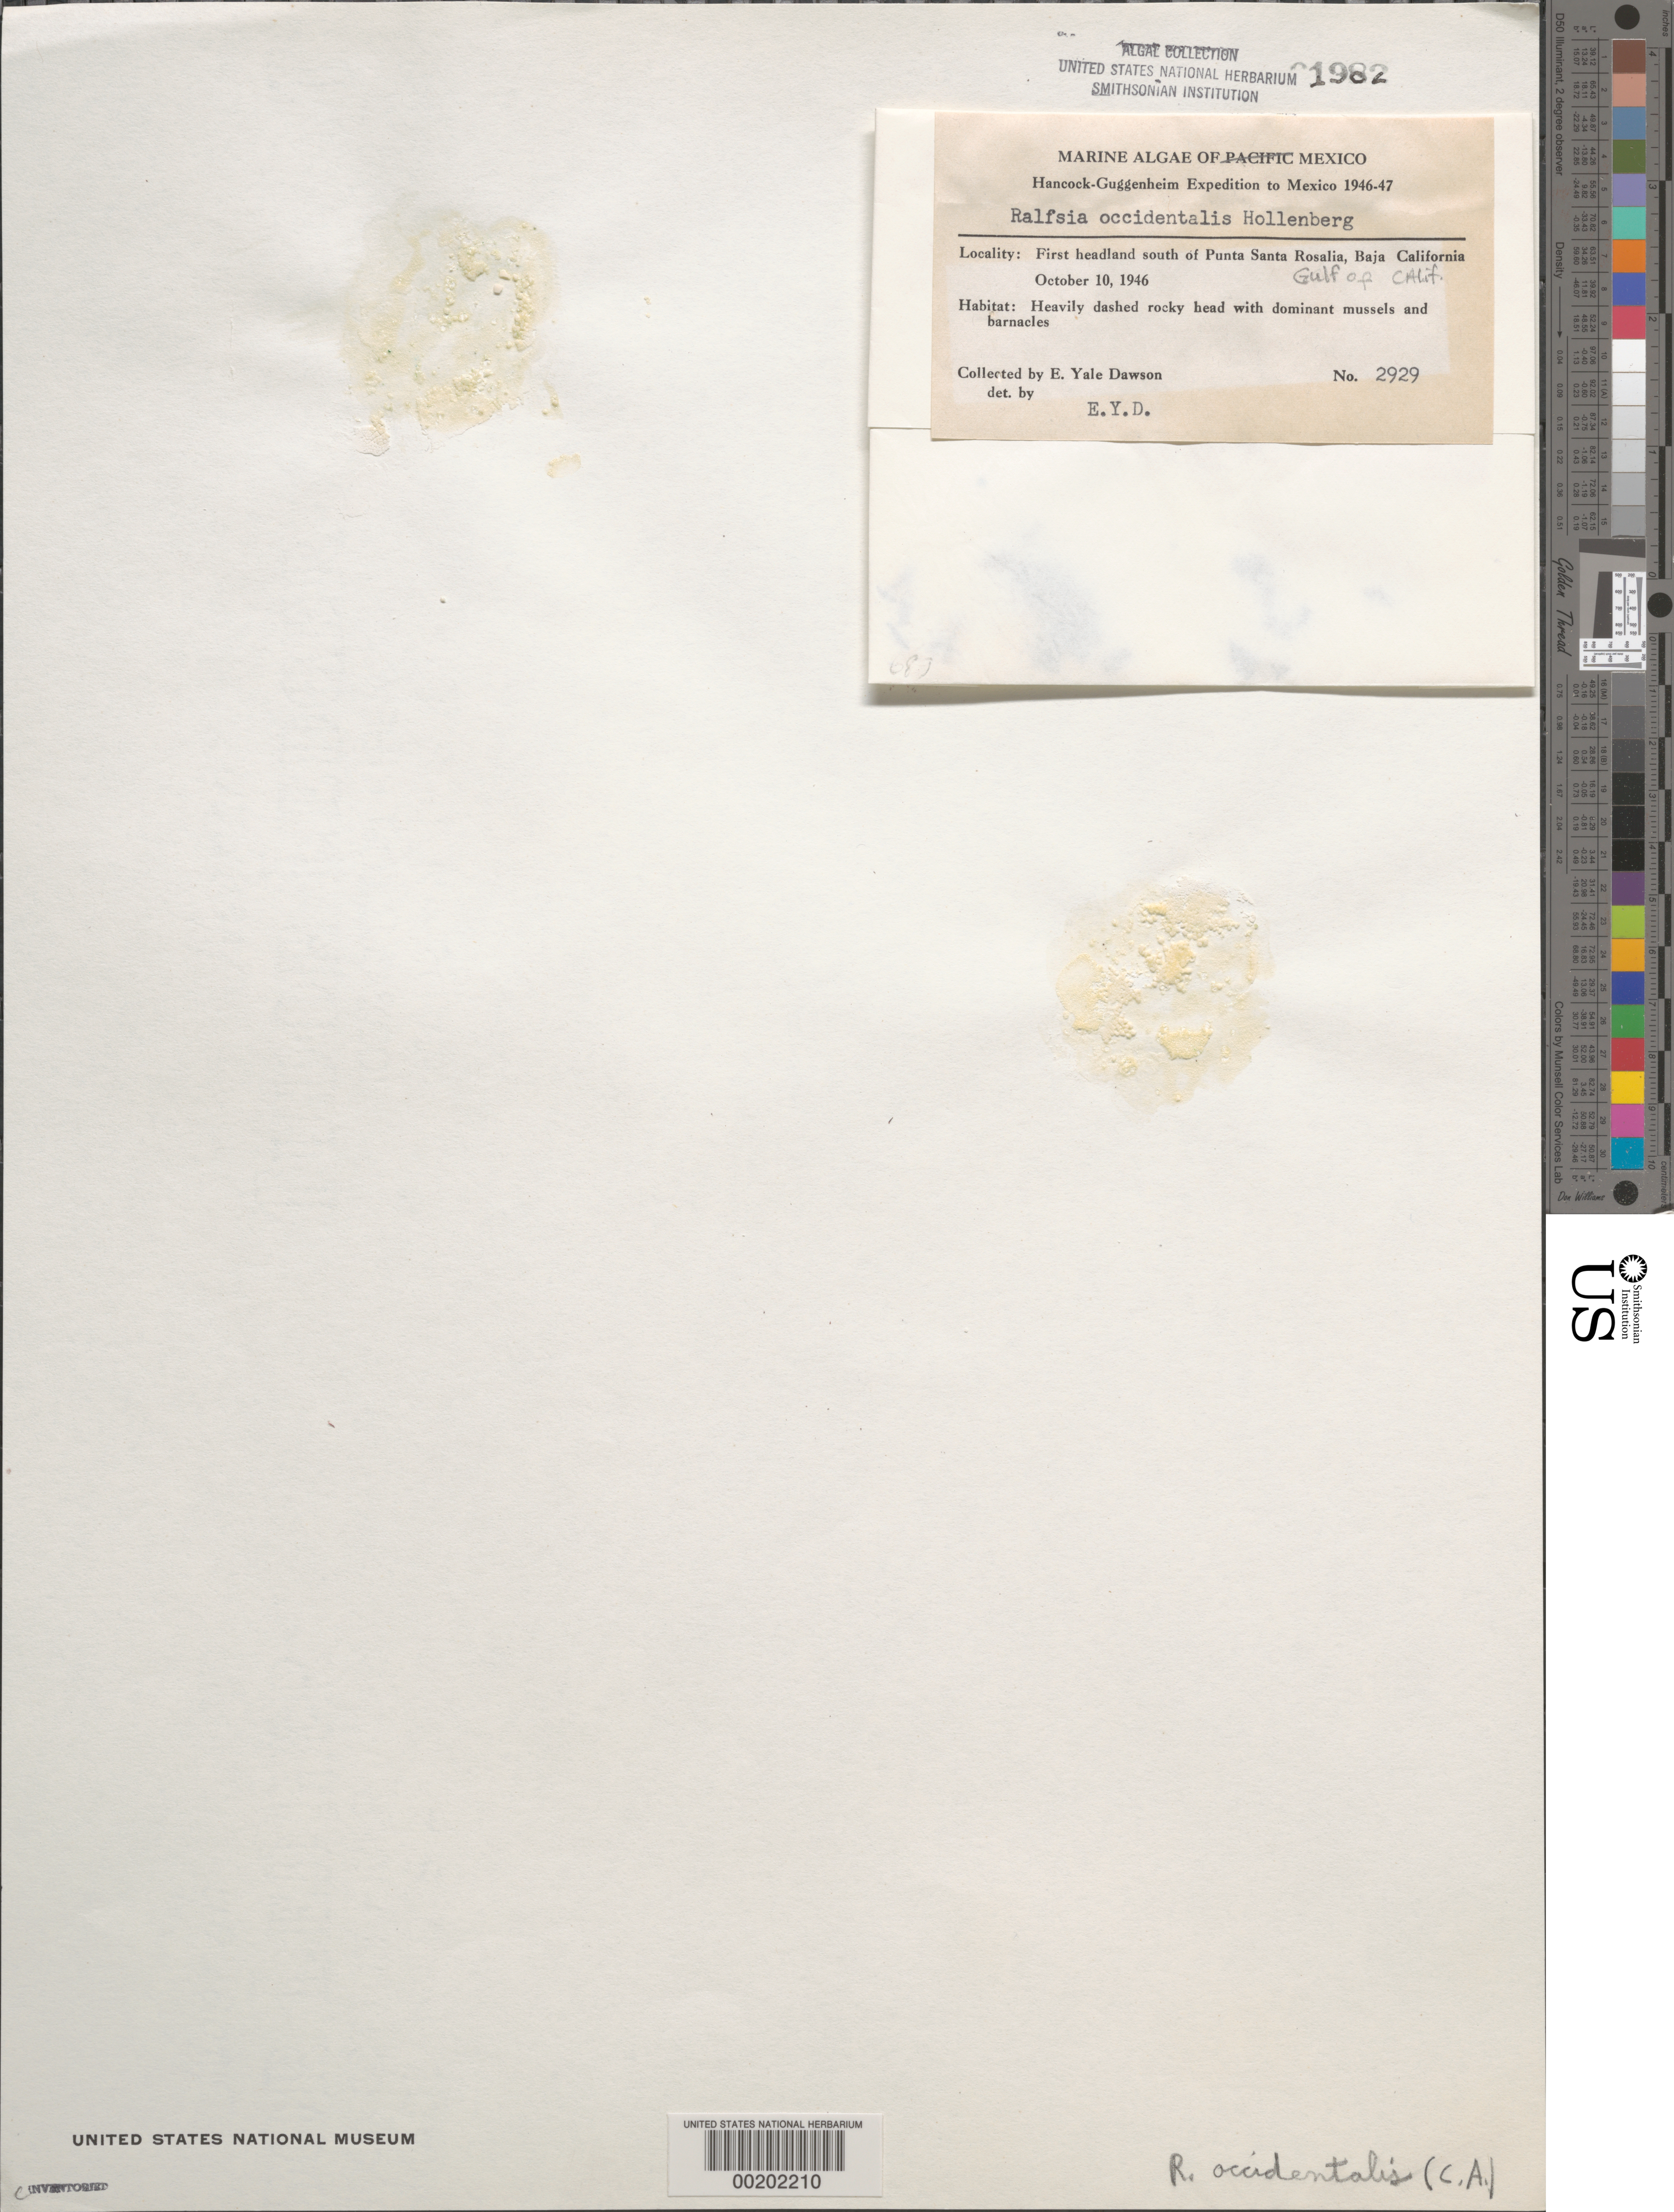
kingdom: Chromista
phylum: Ochrophyta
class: Phaeophyceae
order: Ralfsiales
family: Ralfsiaceae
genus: Ralfsia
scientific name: Ralfsia pacifica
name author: Hollenb. in G.M. Sm.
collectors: E. Y. Dawson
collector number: EYD 2929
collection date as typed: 10 Oct 1946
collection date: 1946-10-10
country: Mexico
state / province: Baja California Sur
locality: South of Punta Santa Rosalia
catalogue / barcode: US 1982